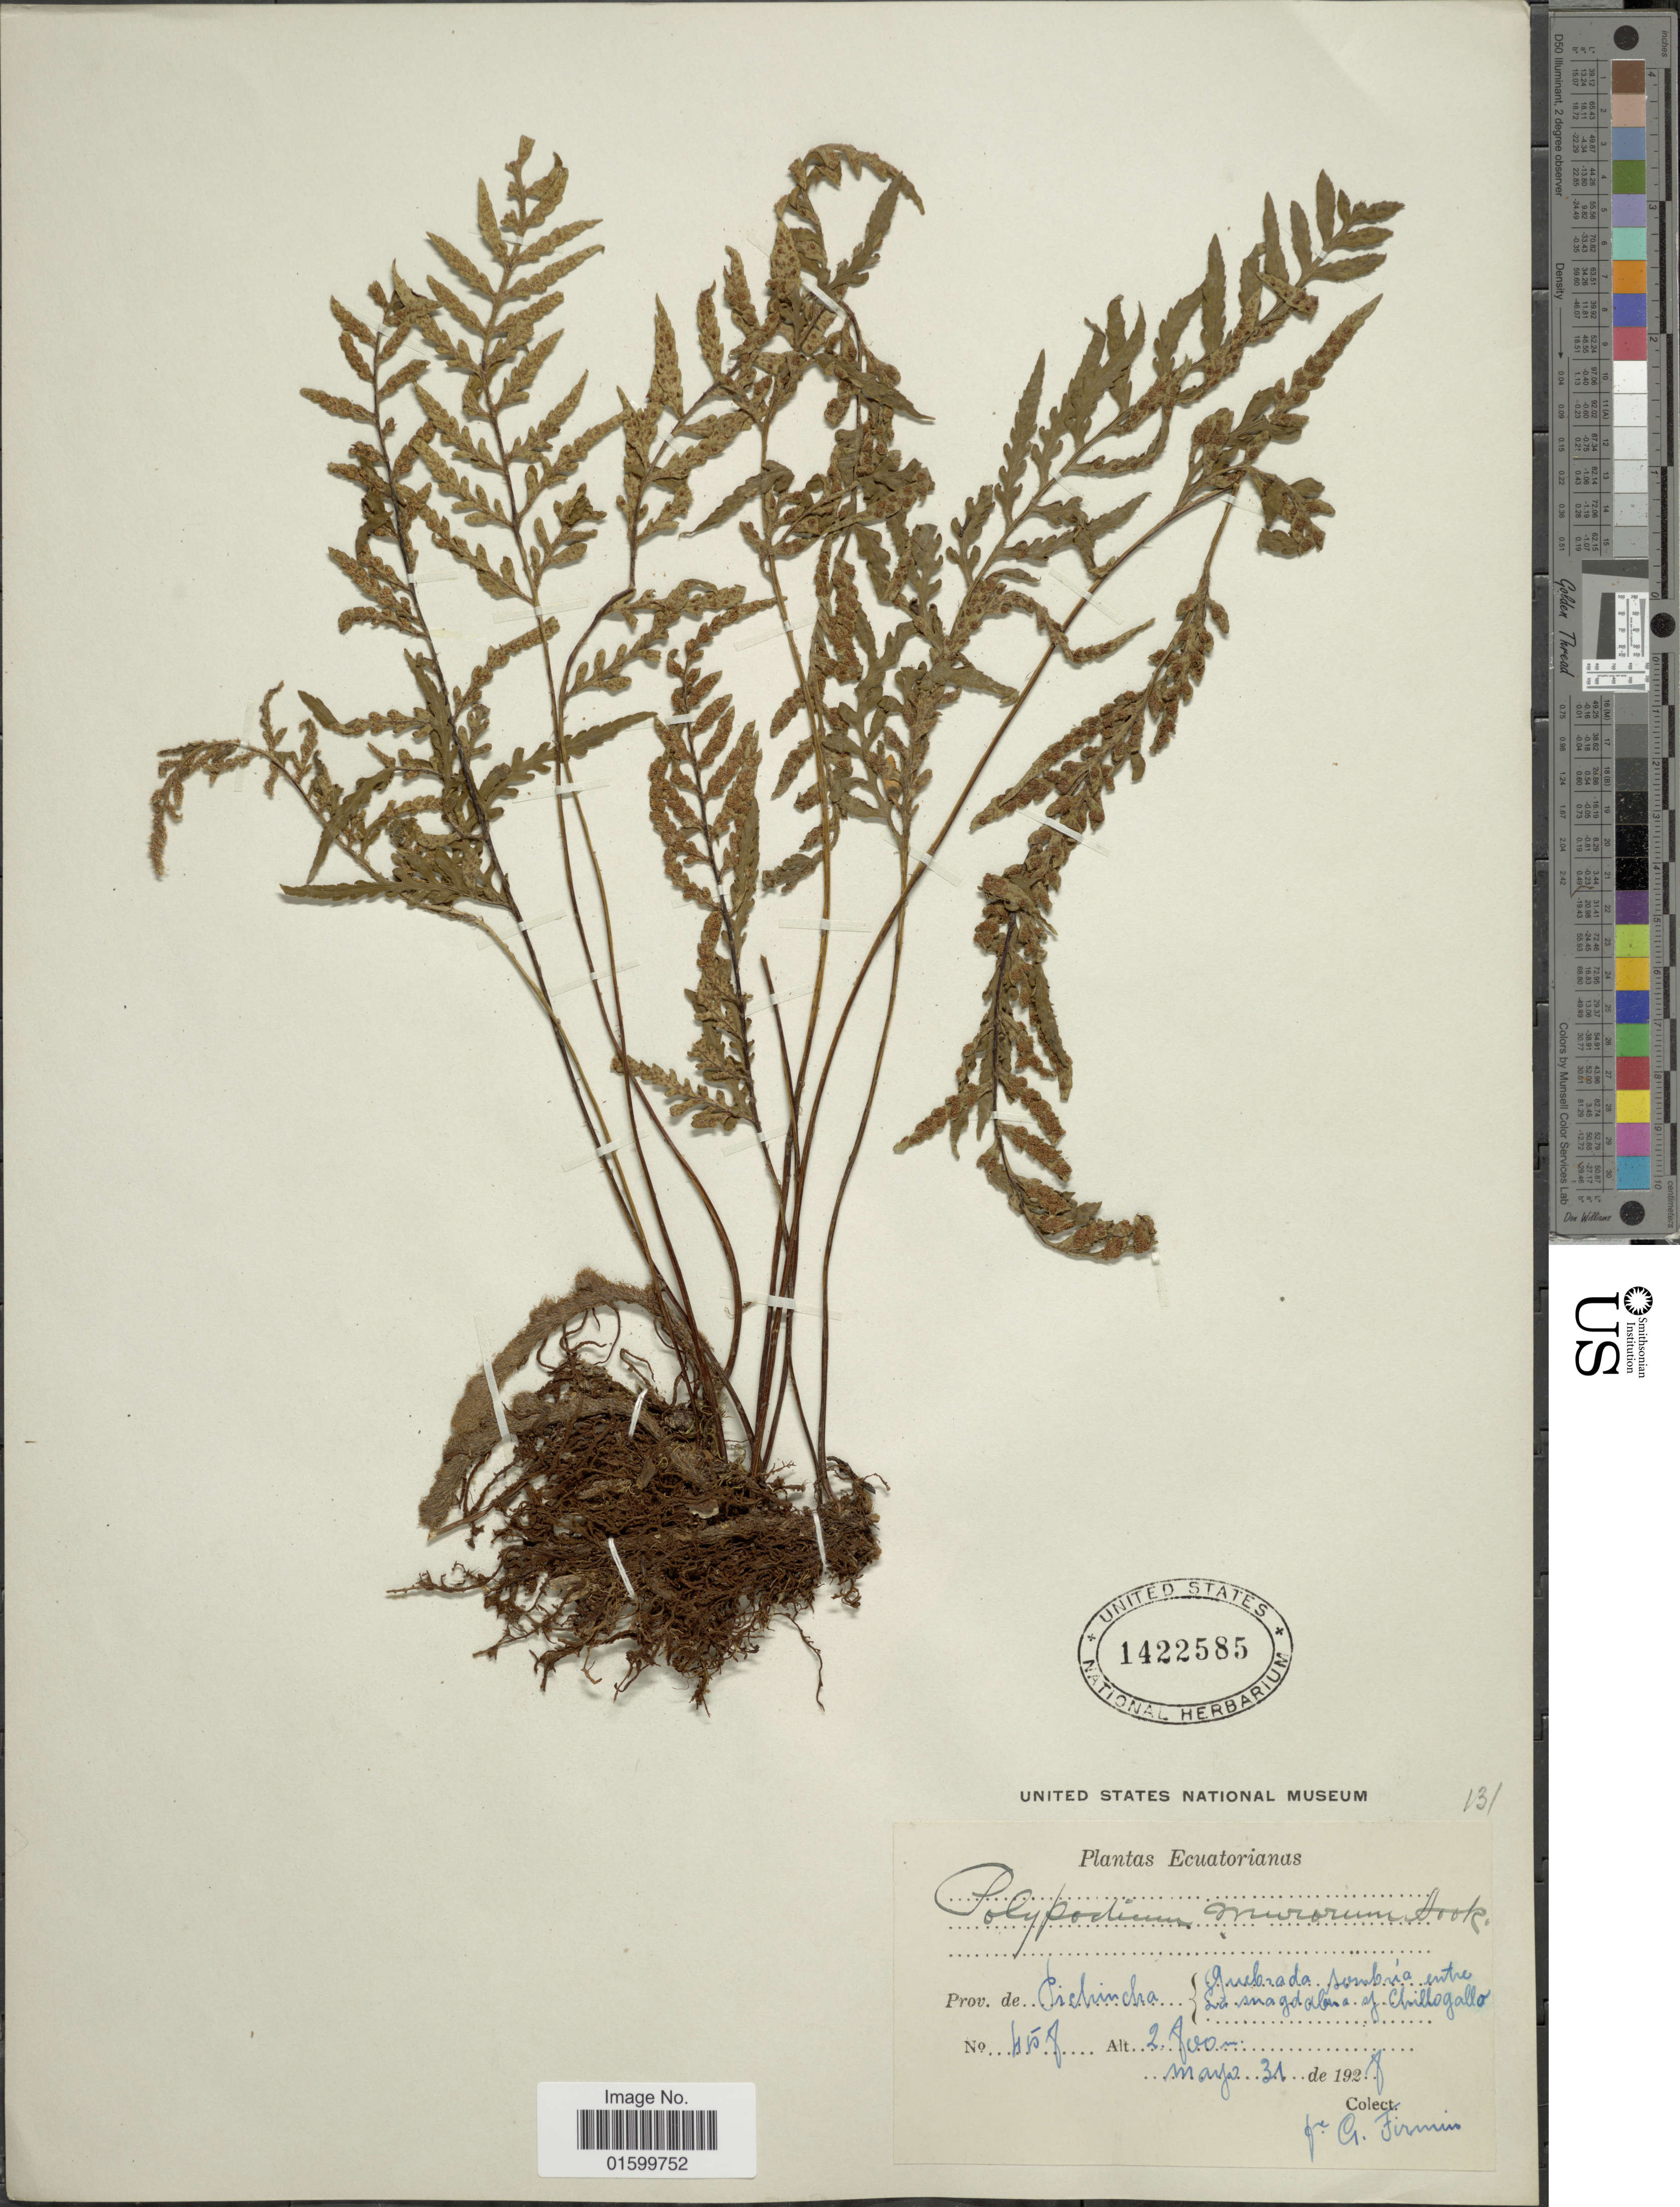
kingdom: Plantae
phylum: Tracheophyta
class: Polypodiopsida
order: Polypodiales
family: Polypodiaceae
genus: Pleopeltis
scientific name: Pleopeltis murorum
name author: (Hook.) A.R. Sm. & Tejero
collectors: G. Firmin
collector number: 458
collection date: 1928-05-31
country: Ecuador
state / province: Pichincha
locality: Ecuatorianas, Prov. de Pichincha, quebrada sombrio entre La Magdalena of Chillogallo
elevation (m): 2800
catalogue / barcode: US 1422585